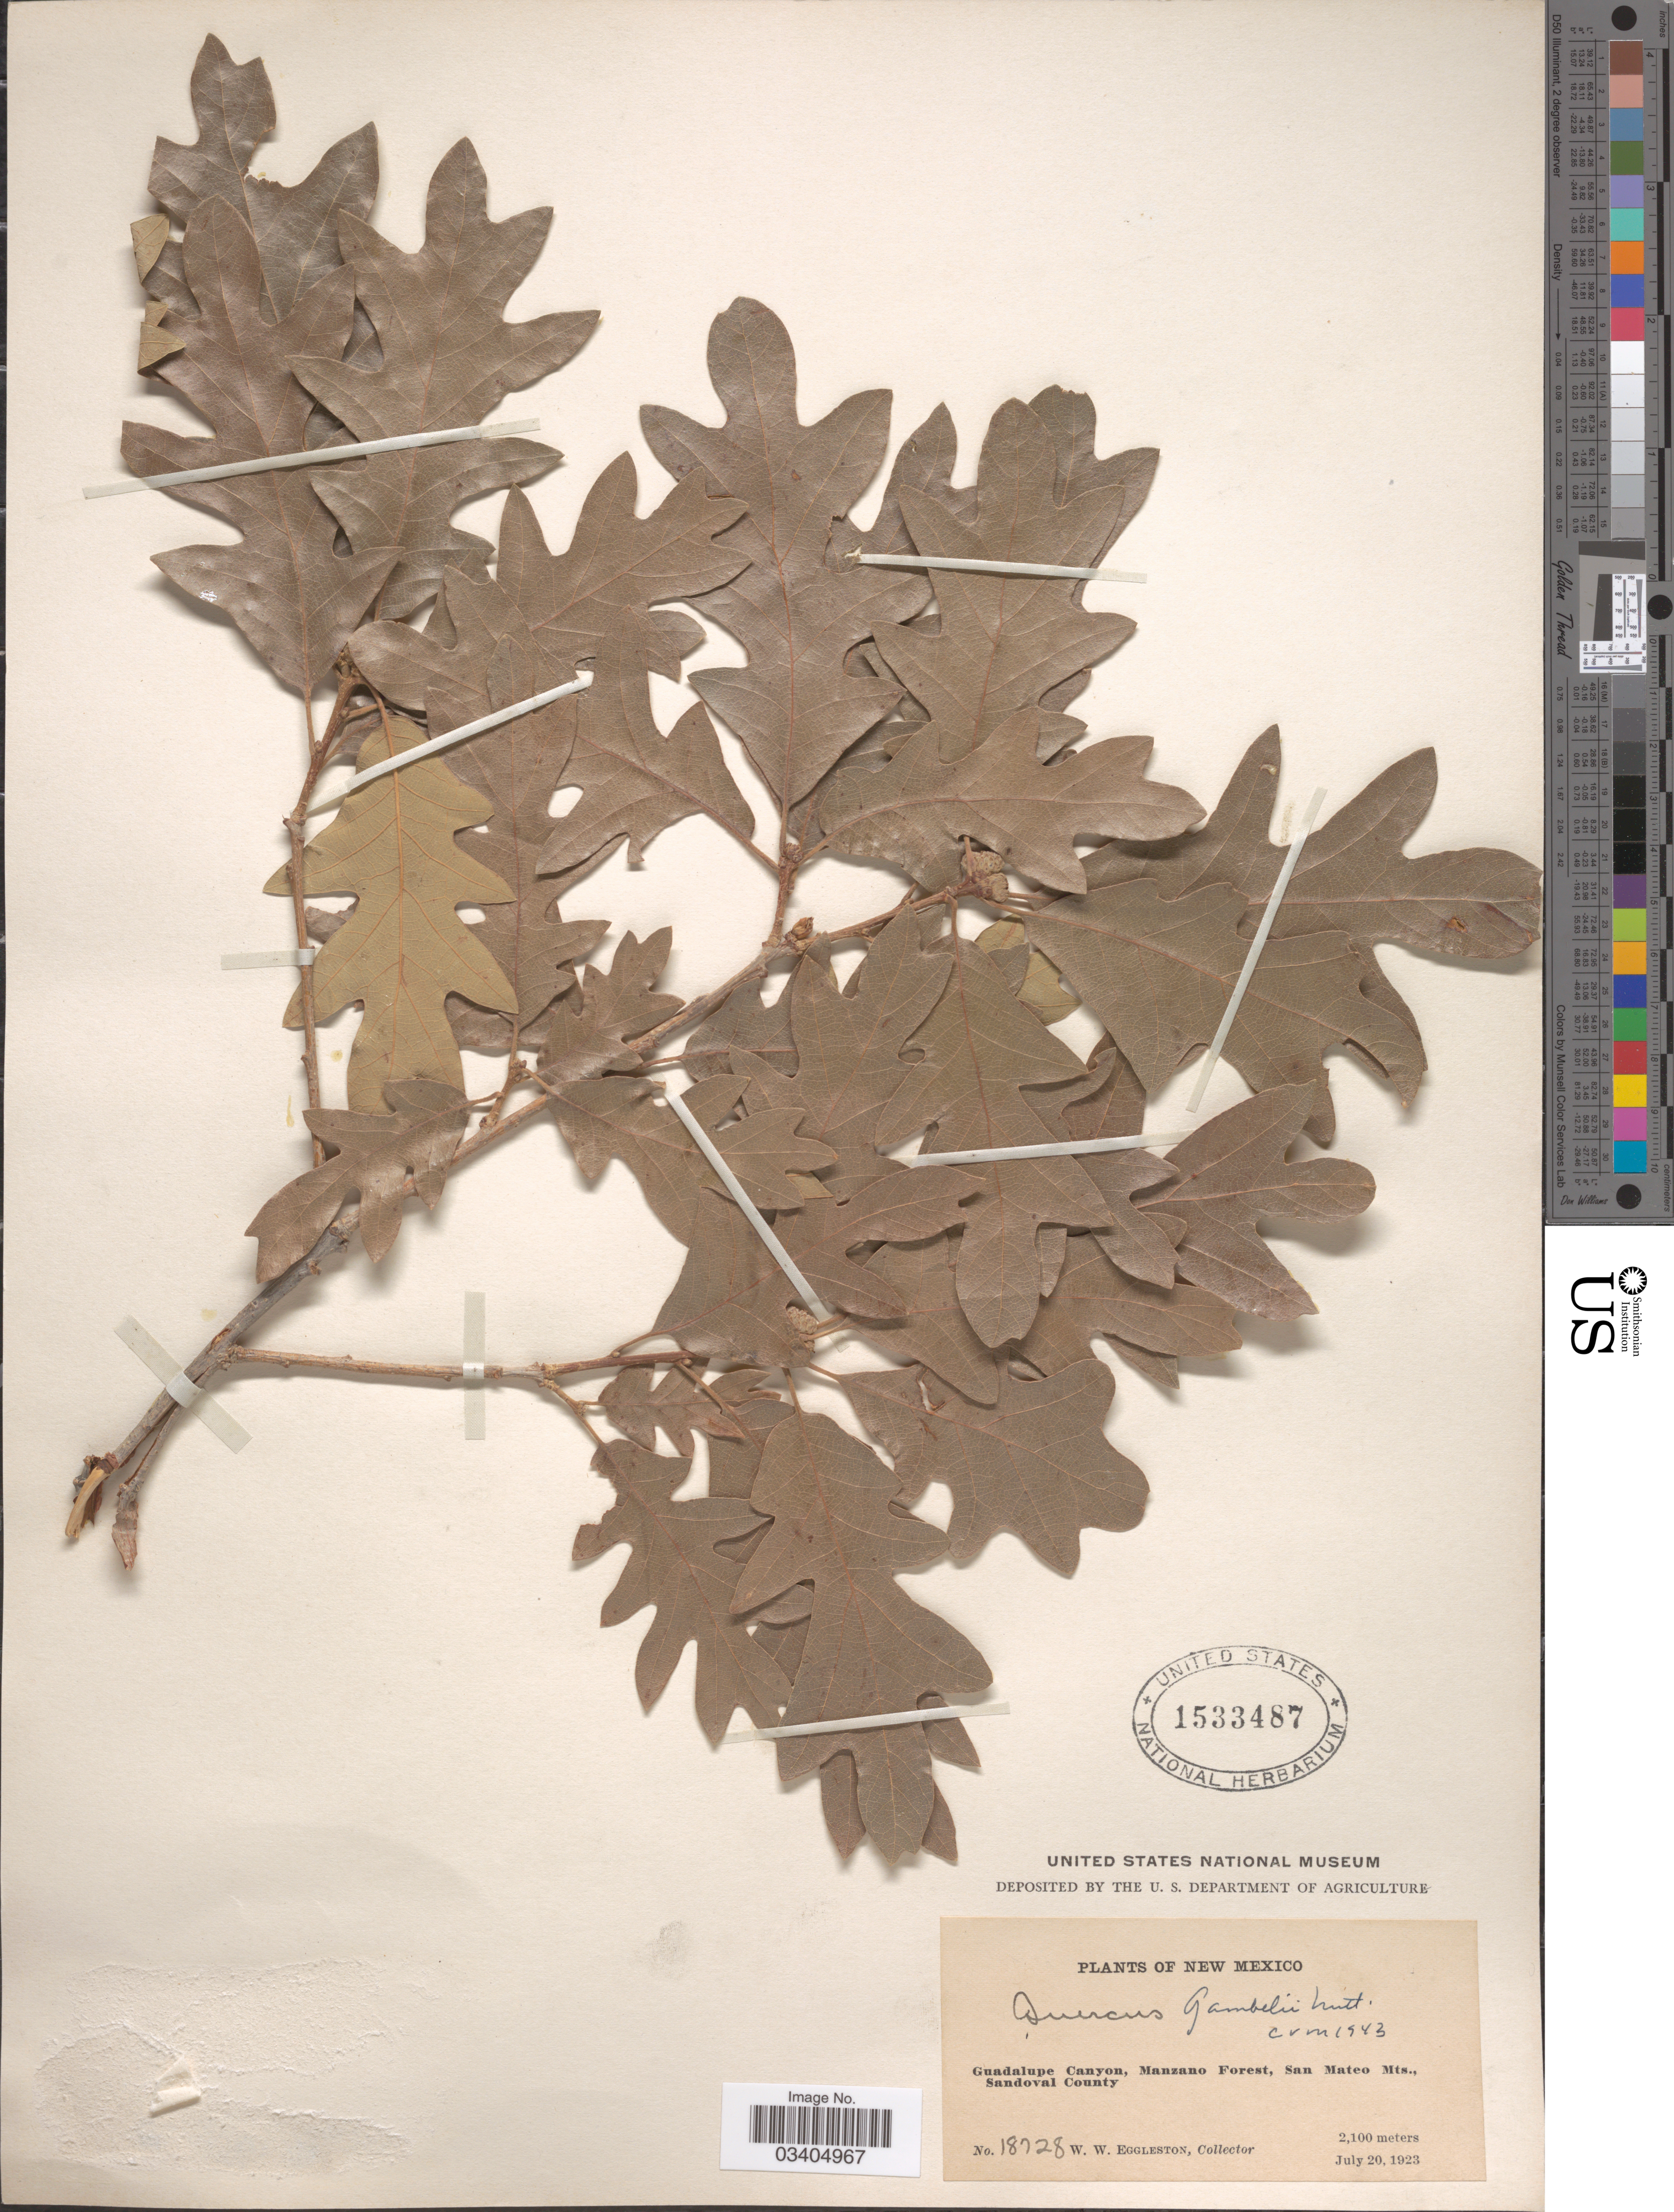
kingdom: Plantae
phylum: Tracheophyta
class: Magnoliopsida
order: Fagales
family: Fagaceae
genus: Quercus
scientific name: Quercus gambelii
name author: Nutt.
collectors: W. W. Eggleston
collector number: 18728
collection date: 1923-07-20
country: United States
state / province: New Mexico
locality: Guadalupe Canyon, Manzano Forest, San Mateo Mts., Sandoval County,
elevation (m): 2100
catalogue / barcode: US 1533487